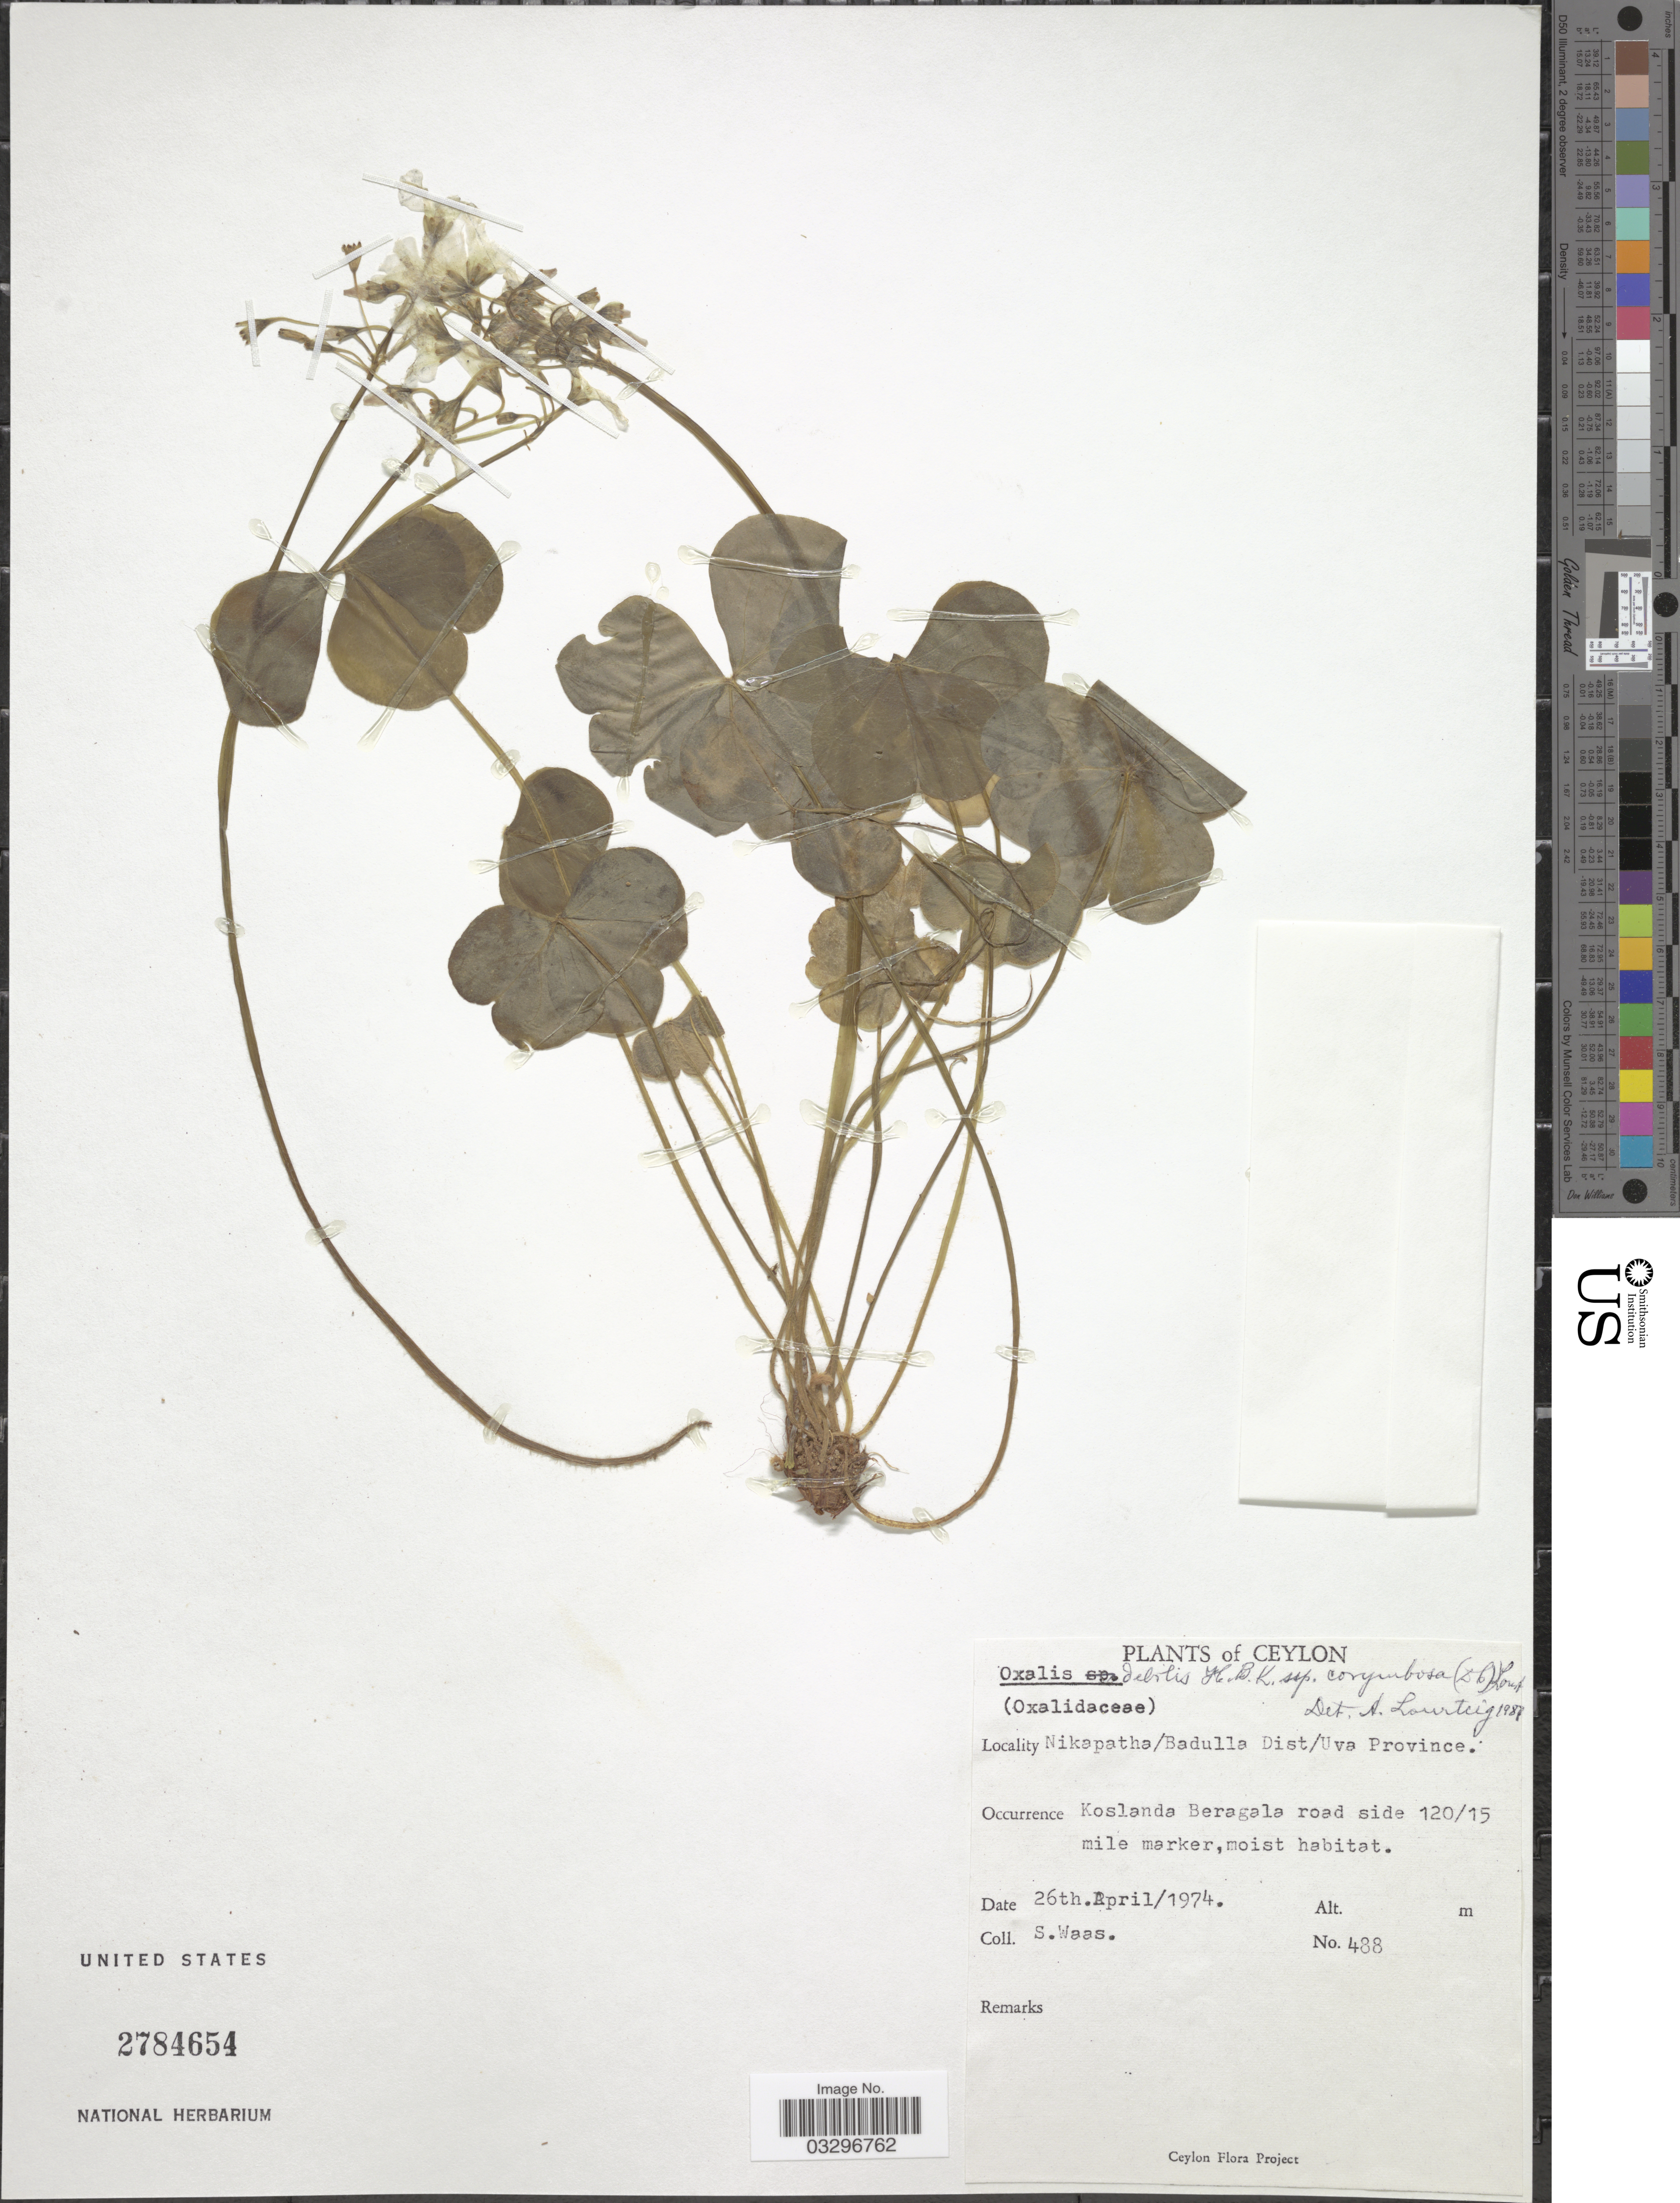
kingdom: Plantae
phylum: Tracheophyta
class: Magnoliopsida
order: Oxalidales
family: Oxalidaceae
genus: Oxalis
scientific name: Oxalis debilis var. corymbosa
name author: (DC.) Lourteig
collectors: S. Waas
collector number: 488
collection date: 1974-04-26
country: Sri Lanka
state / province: Uva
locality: Ceylon, Nikapatha/Badulla Dist.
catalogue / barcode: US 2784654